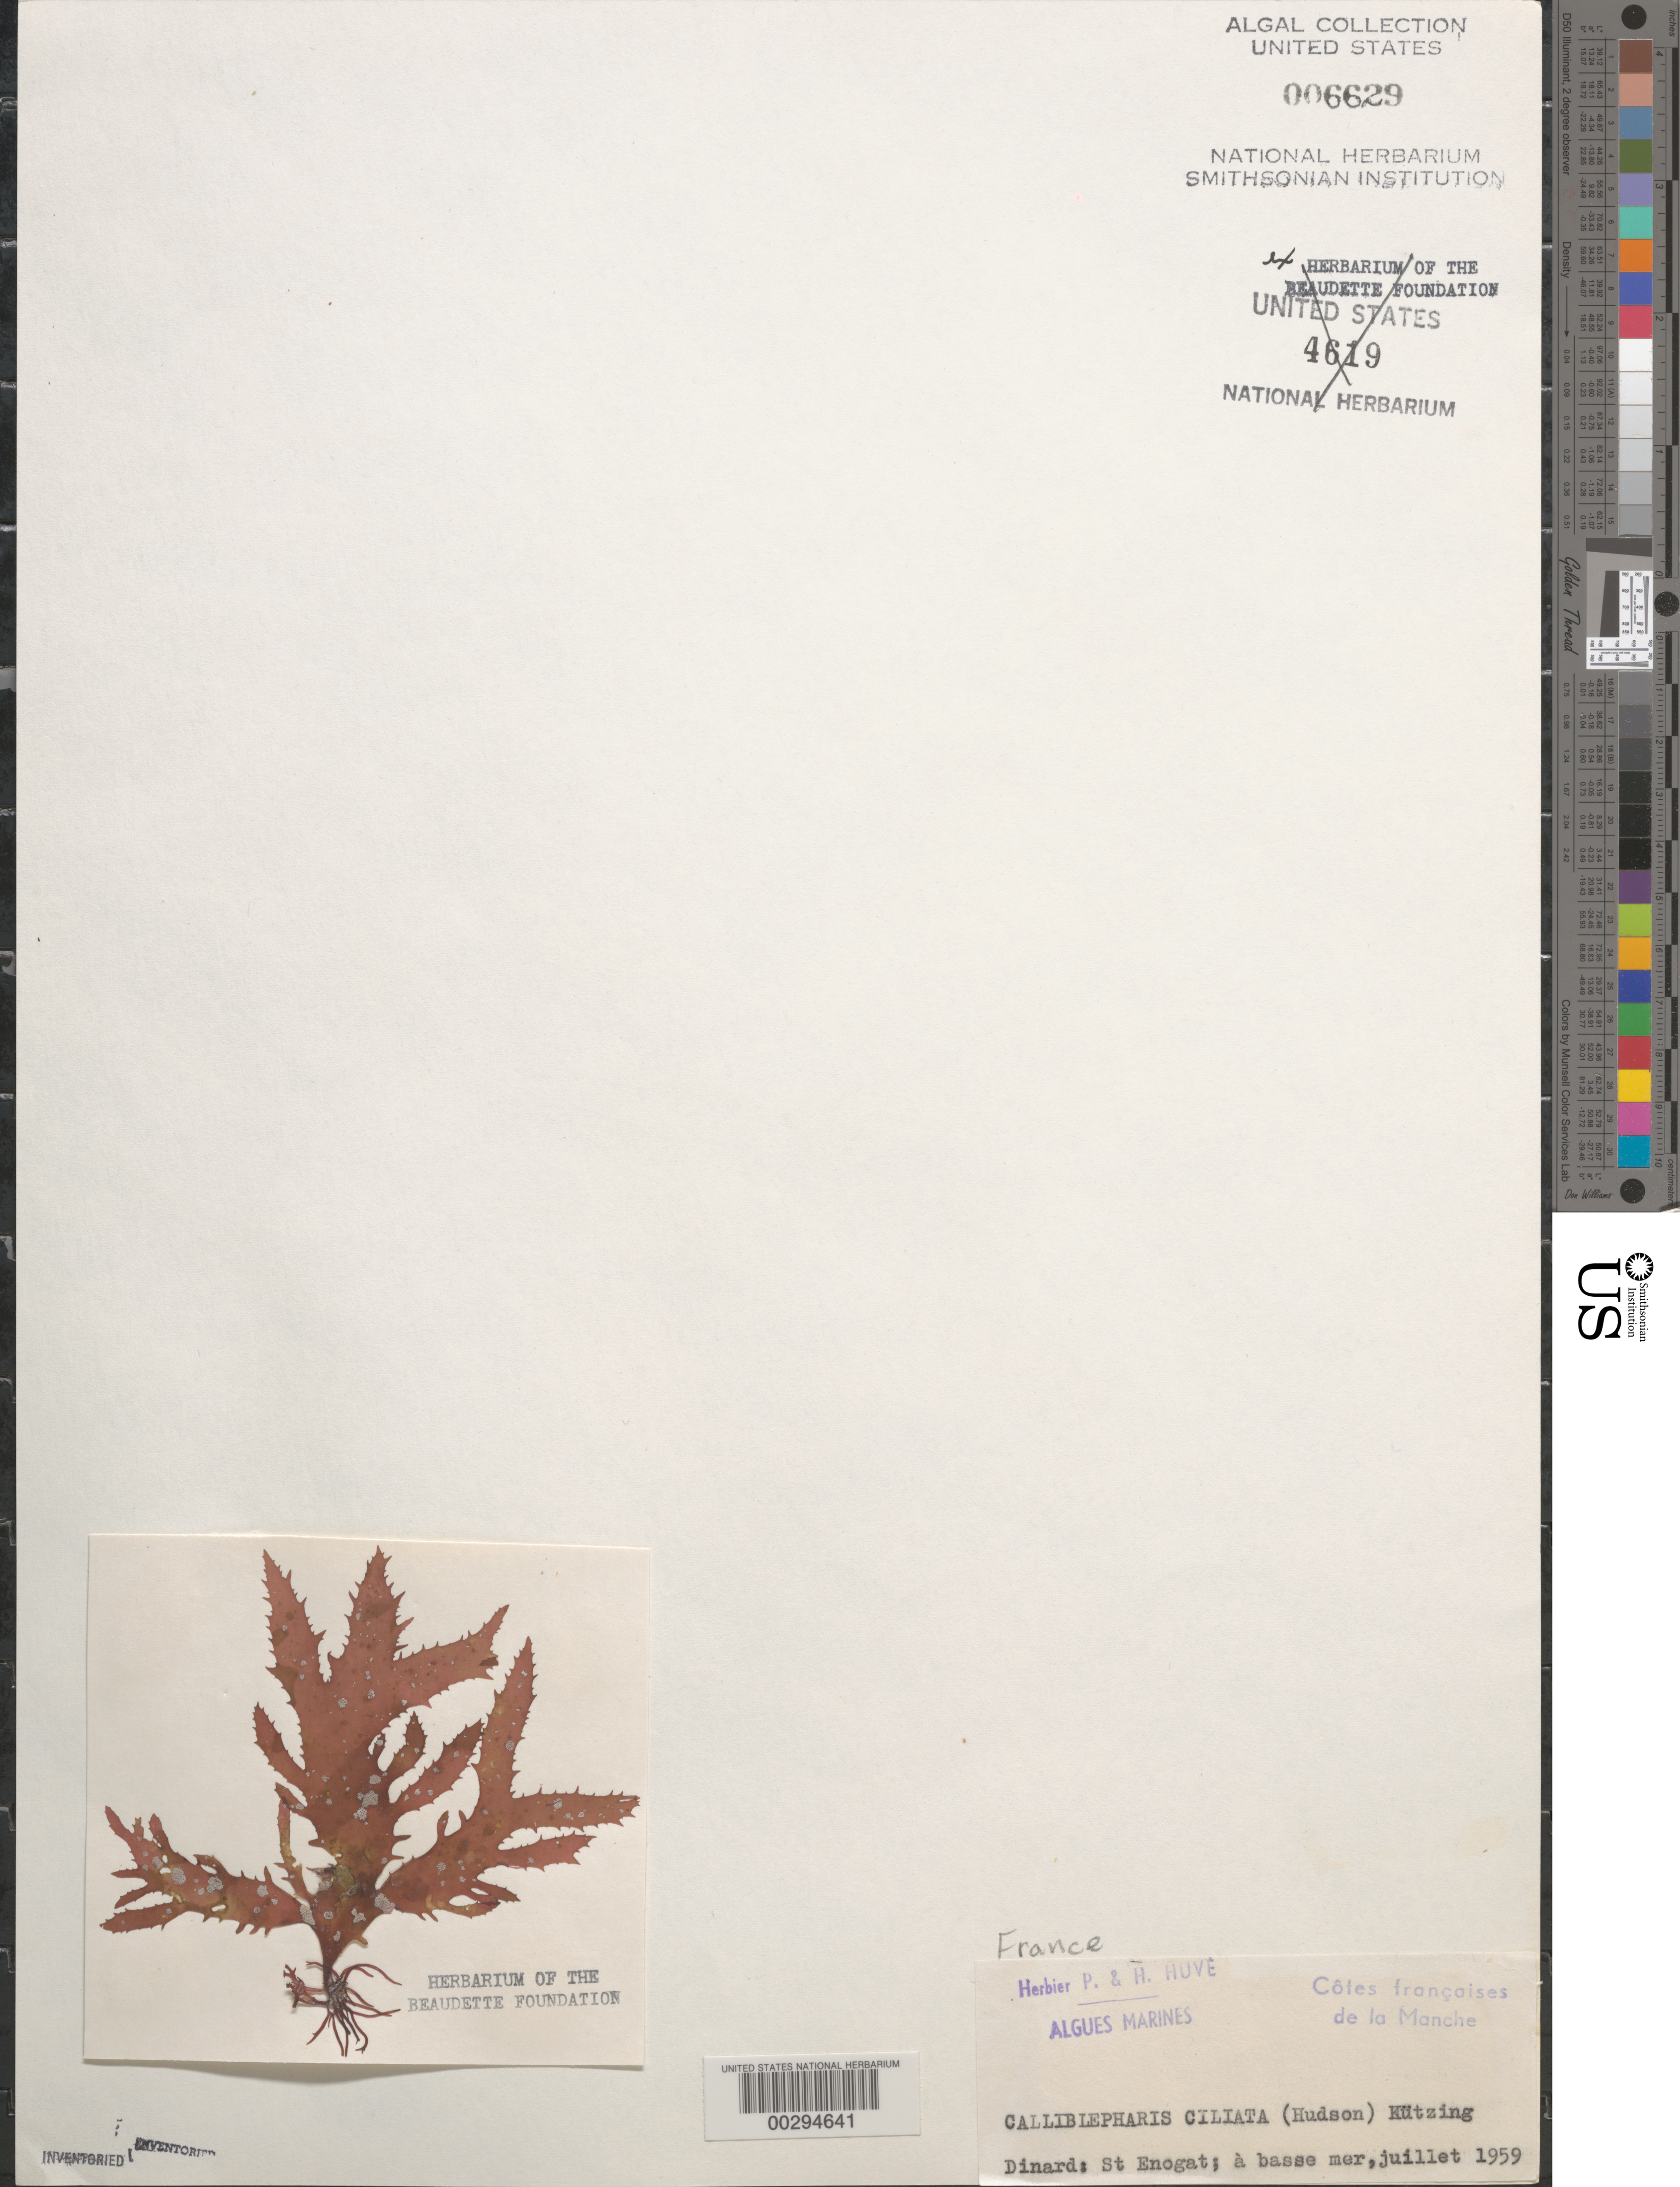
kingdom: Plantae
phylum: Rhodophyta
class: Florideophyceae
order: Gigartinales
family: Cystocloniaceae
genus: Calliblepharis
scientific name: Calliblepharis ciliata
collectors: P. Huve & H. Huve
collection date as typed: Jul 1959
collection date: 1959-07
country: France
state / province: Bretagne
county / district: Ille-et-Vilaine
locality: St. Enogat, Dinard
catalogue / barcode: US 6629